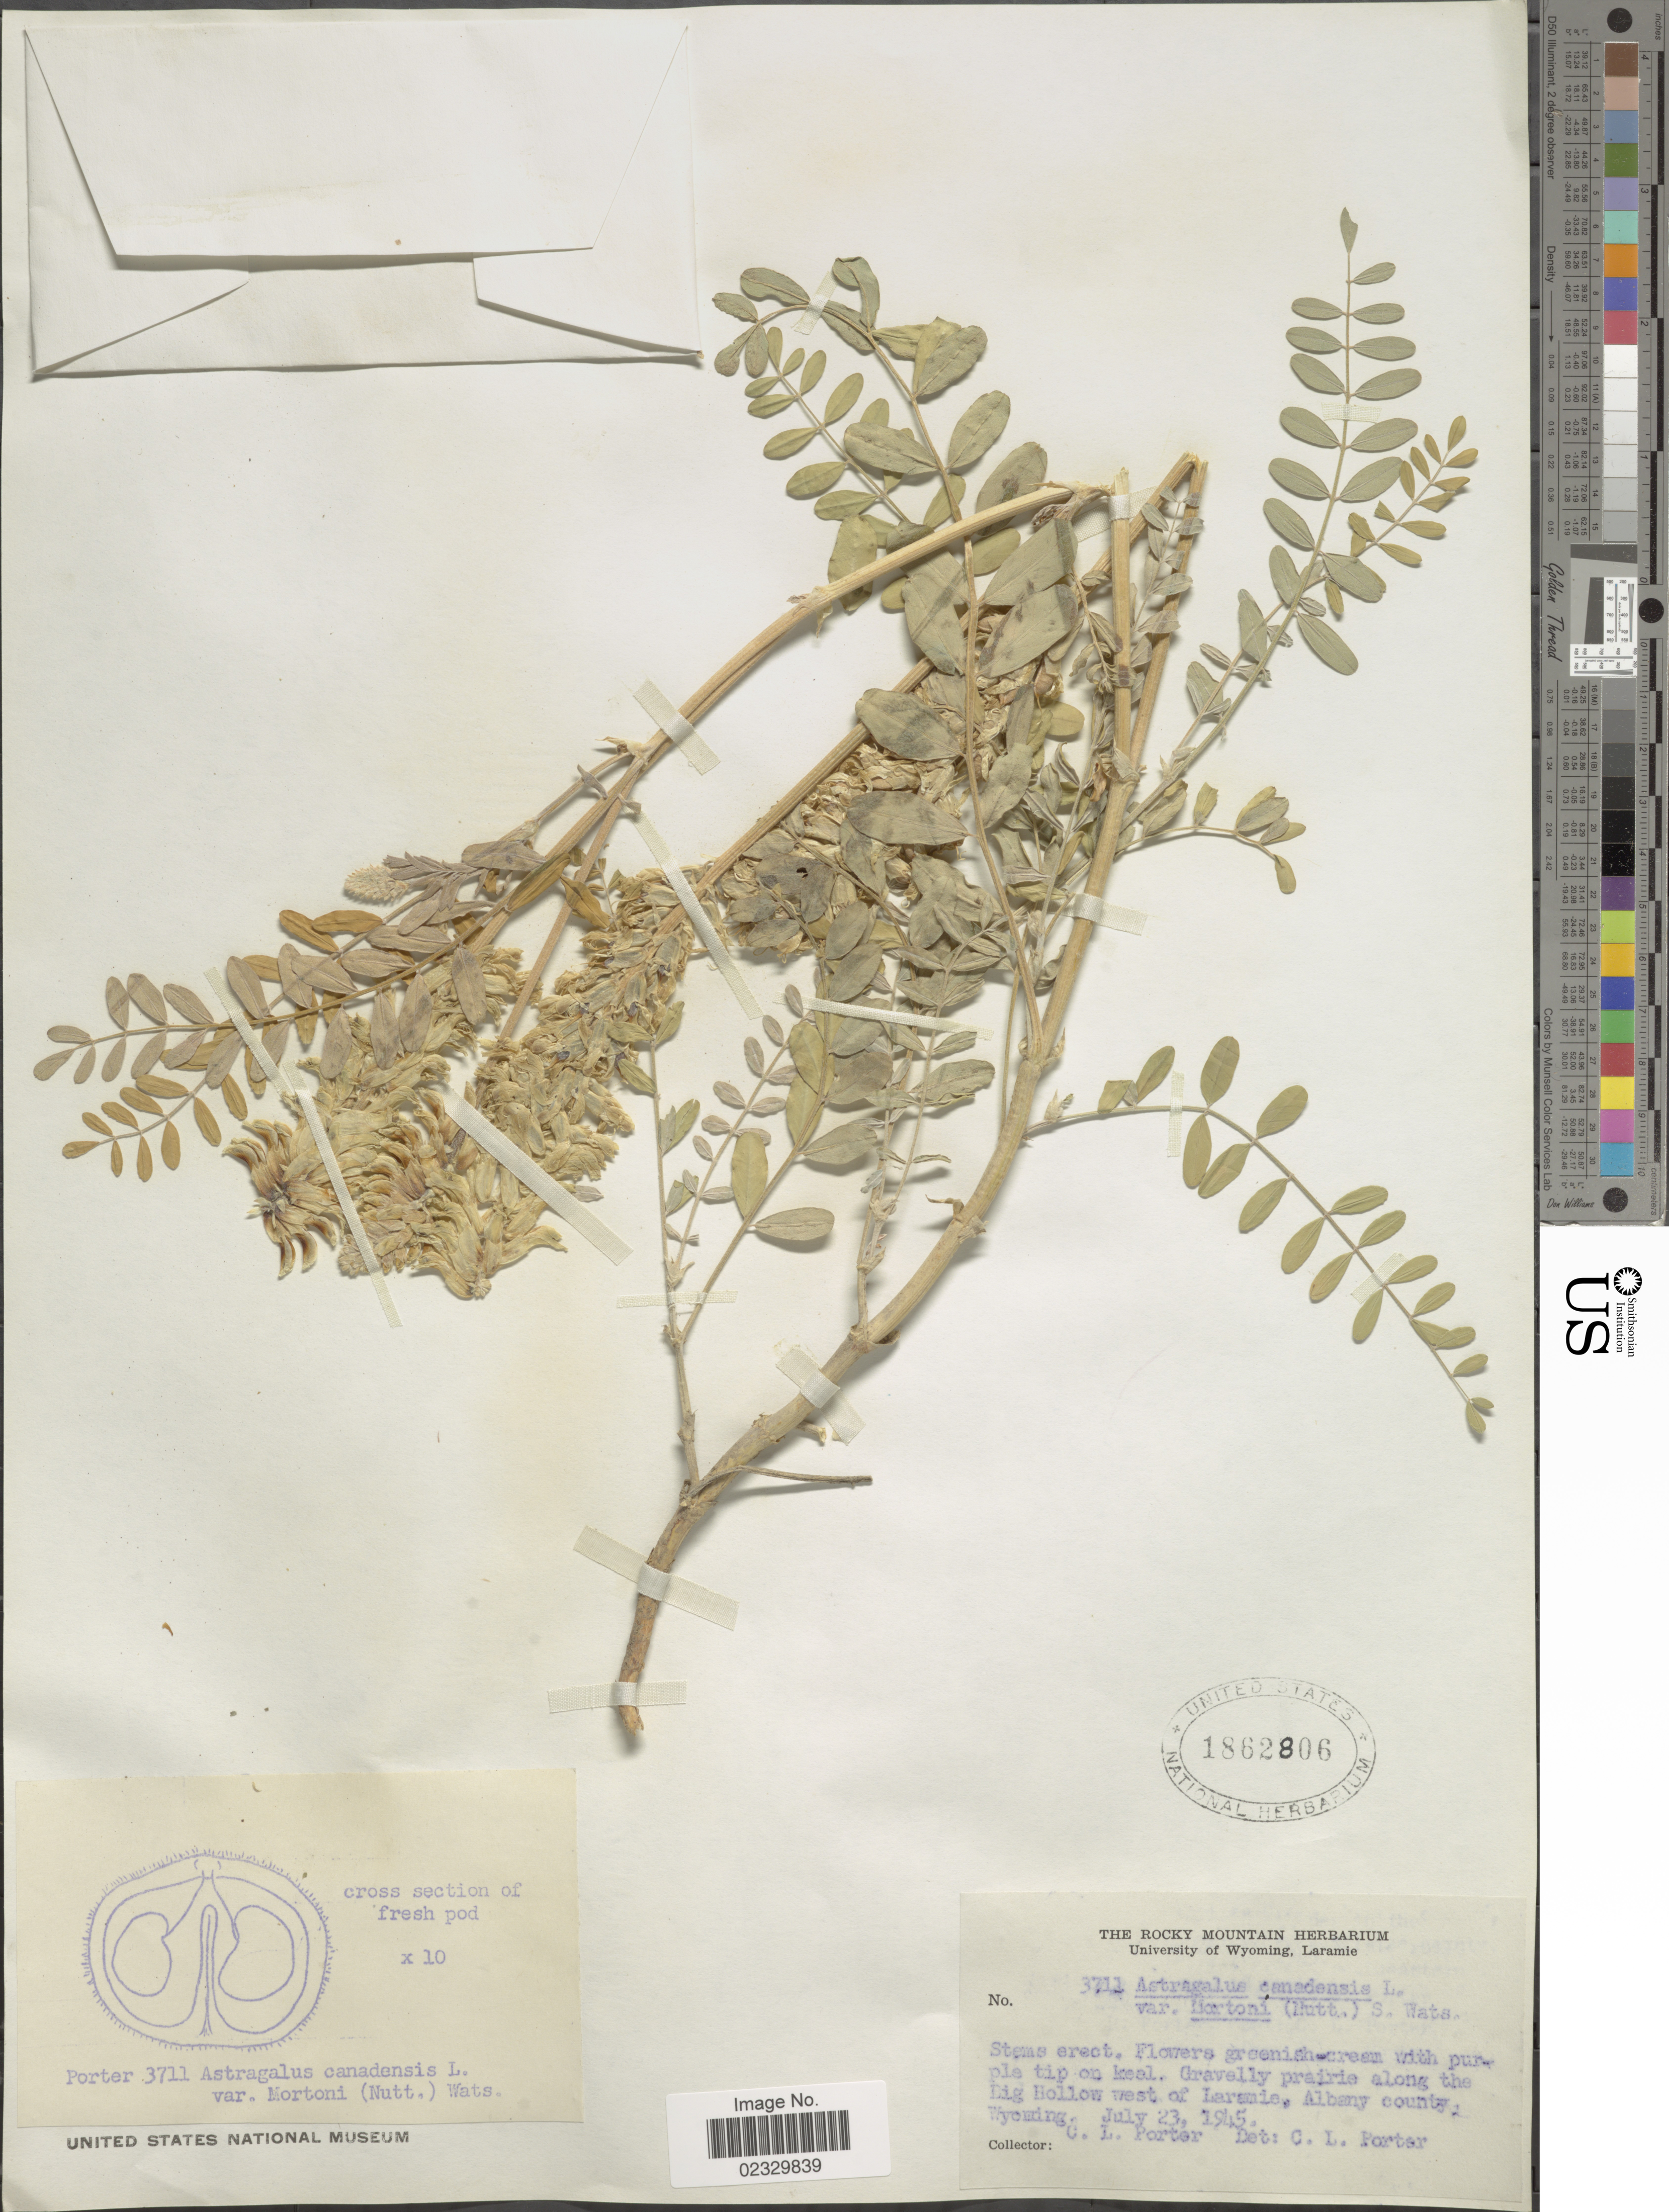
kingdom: Plantae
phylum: Tracheophyta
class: Magnoliopsida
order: Fabales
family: Fabaceae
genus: Astragalus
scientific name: Astragalus canadensis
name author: L.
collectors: C. L. Porter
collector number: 3711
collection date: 1945-07-23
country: United States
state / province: Wyoming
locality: Gravelly prairie along the BIg Hollow west of Laramie, Albany county, Wyoming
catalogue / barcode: US 1862806